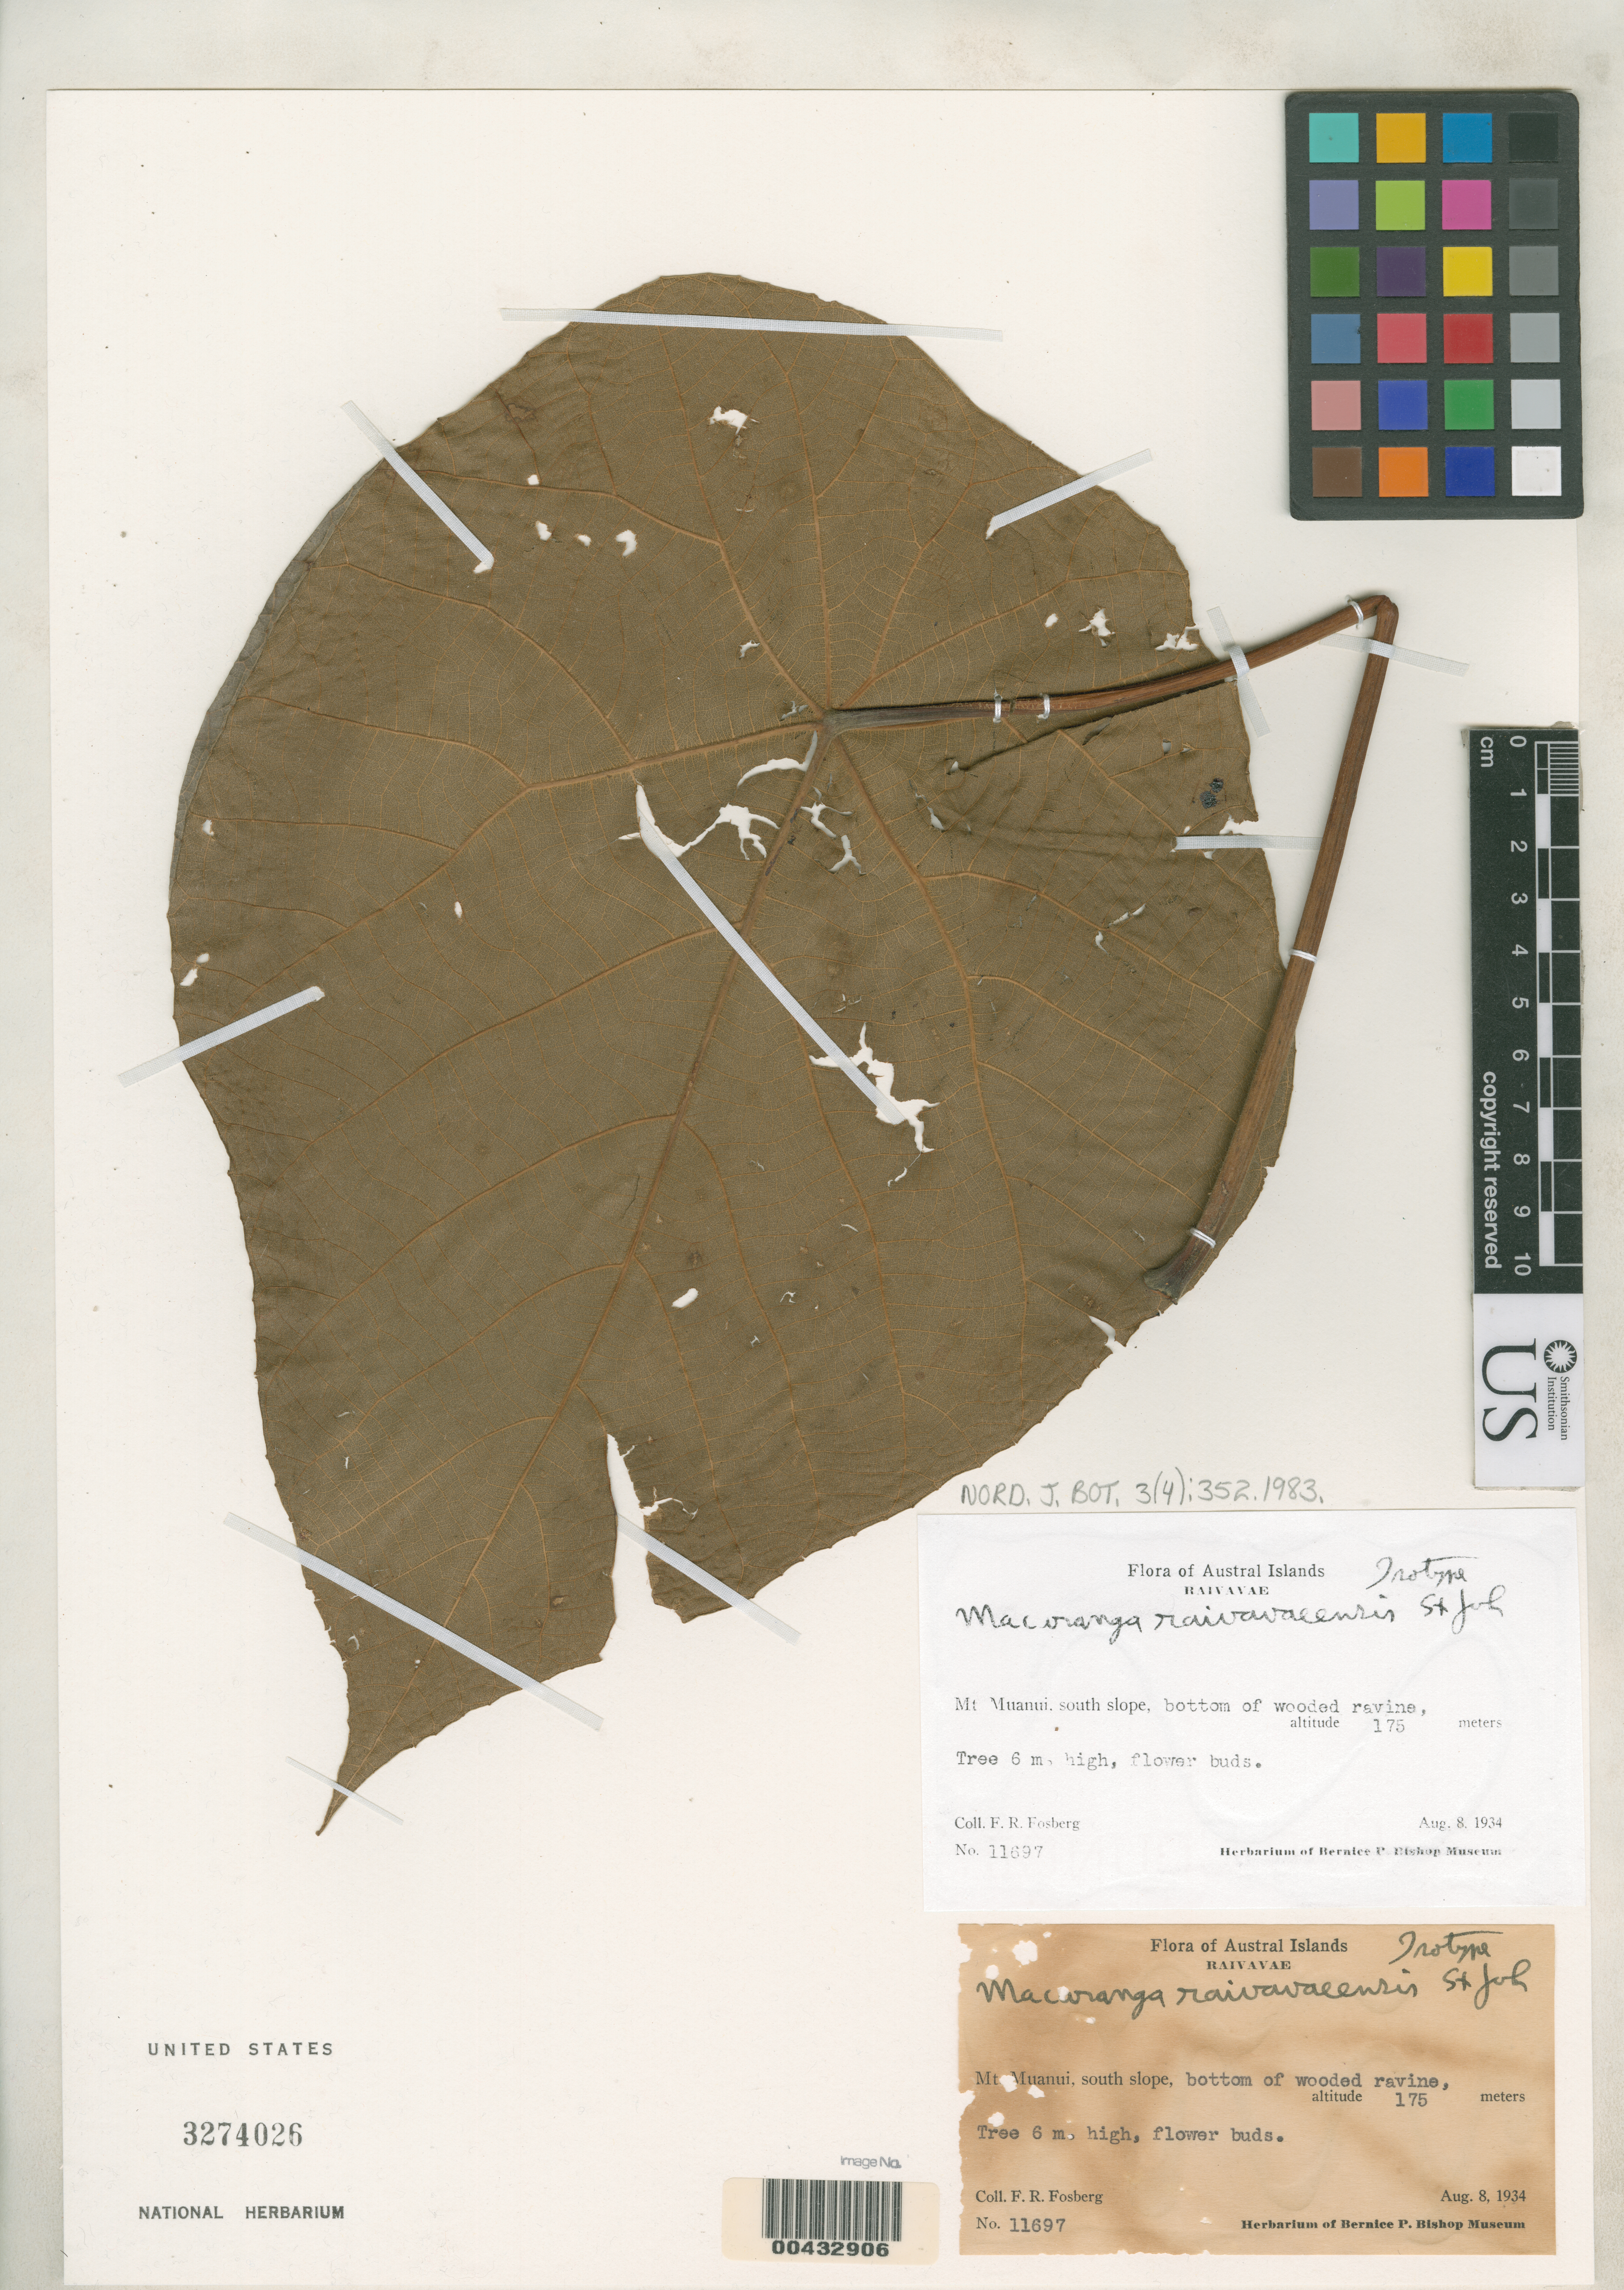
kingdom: Plantae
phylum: Tracheophyta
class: Magnoliopsida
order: Malpighiales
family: Euphorbiaceae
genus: Macaranga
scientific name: Macaranga raivaveensis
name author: H. St. John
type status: Isotype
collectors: F. R. Fosberg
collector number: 11697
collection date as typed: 08 Aug 1934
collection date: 1934-08-08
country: French Polynesia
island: Raivavae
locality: Mt. Musnui, S slope, bottom of wooded ravine. [Tubuai Is.]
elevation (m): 175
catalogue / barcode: US 3274026